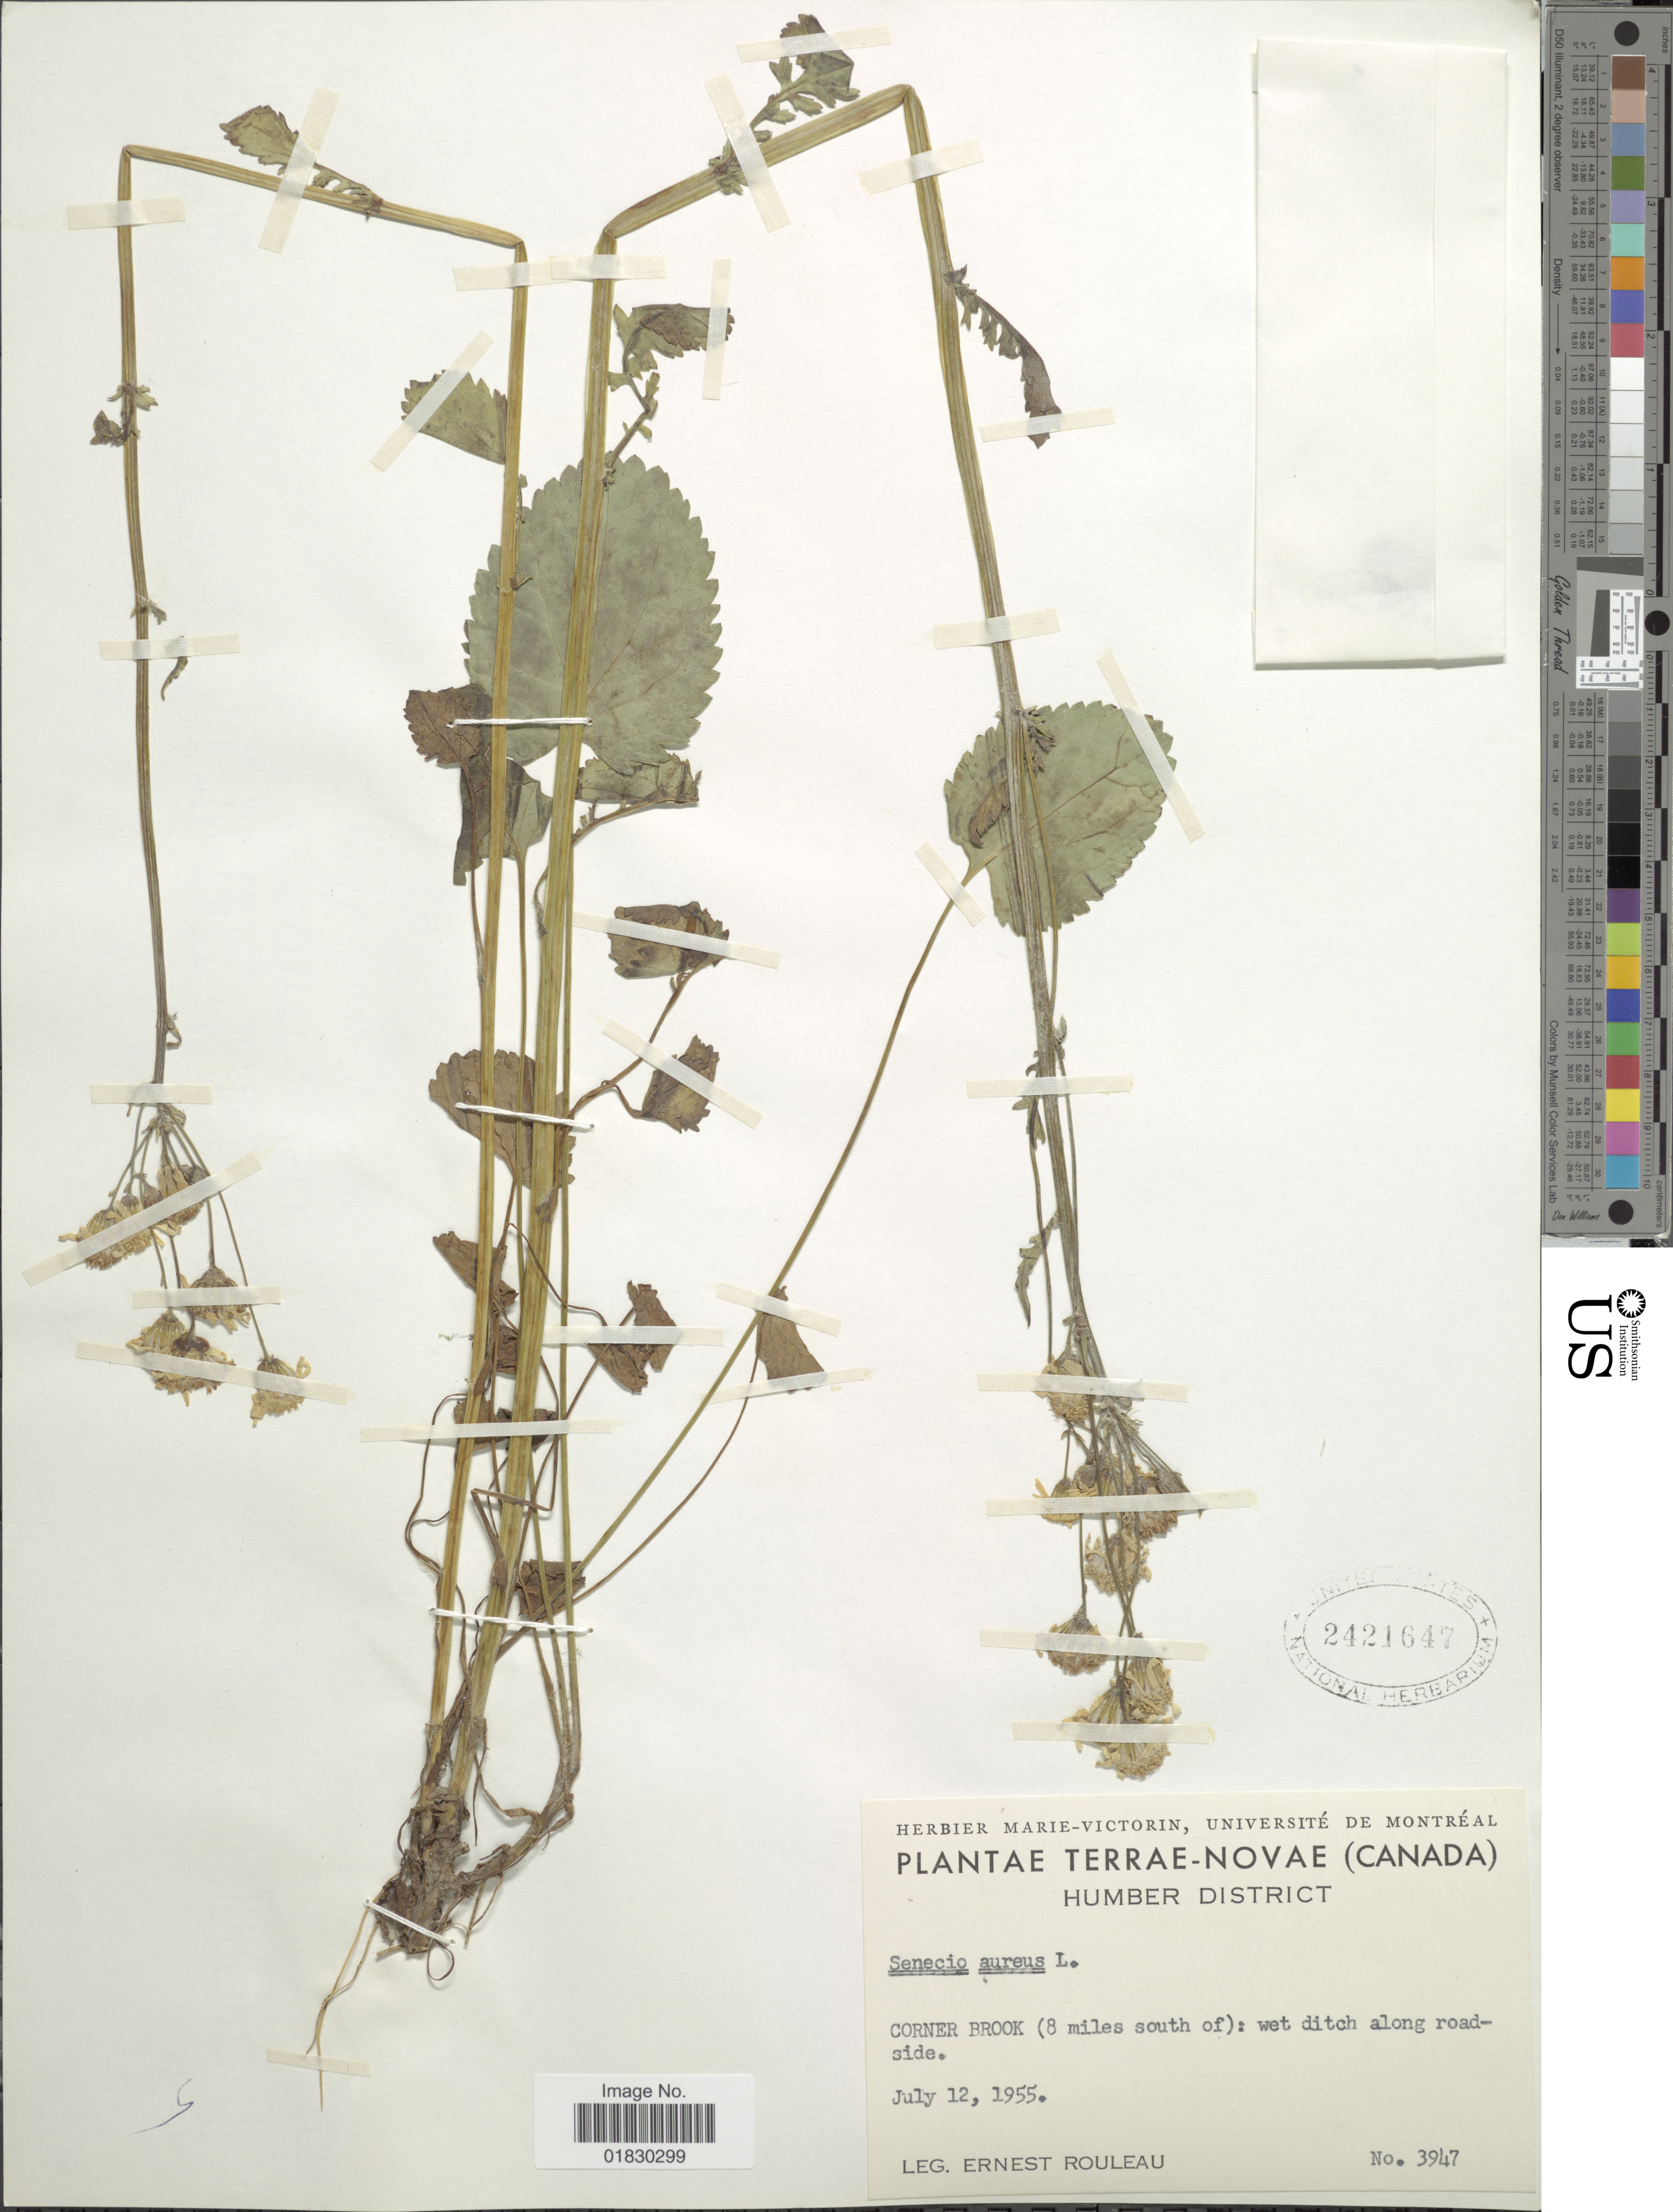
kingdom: Plantae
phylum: Tracheophyta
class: Magnoliopsida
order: Asterales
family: Asteraceae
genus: Packera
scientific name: Packera aurea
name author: (L.) Á. Löve & D. Löve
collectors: E. Rouleau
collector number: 3947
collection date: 1955-07-12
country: Canada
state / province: Newfoundland and Labrador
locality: Terrae-Novae (Canada), Humber District, Corner Brook (8 miles south of): wet ditch along roadside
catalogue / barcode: US 2421647